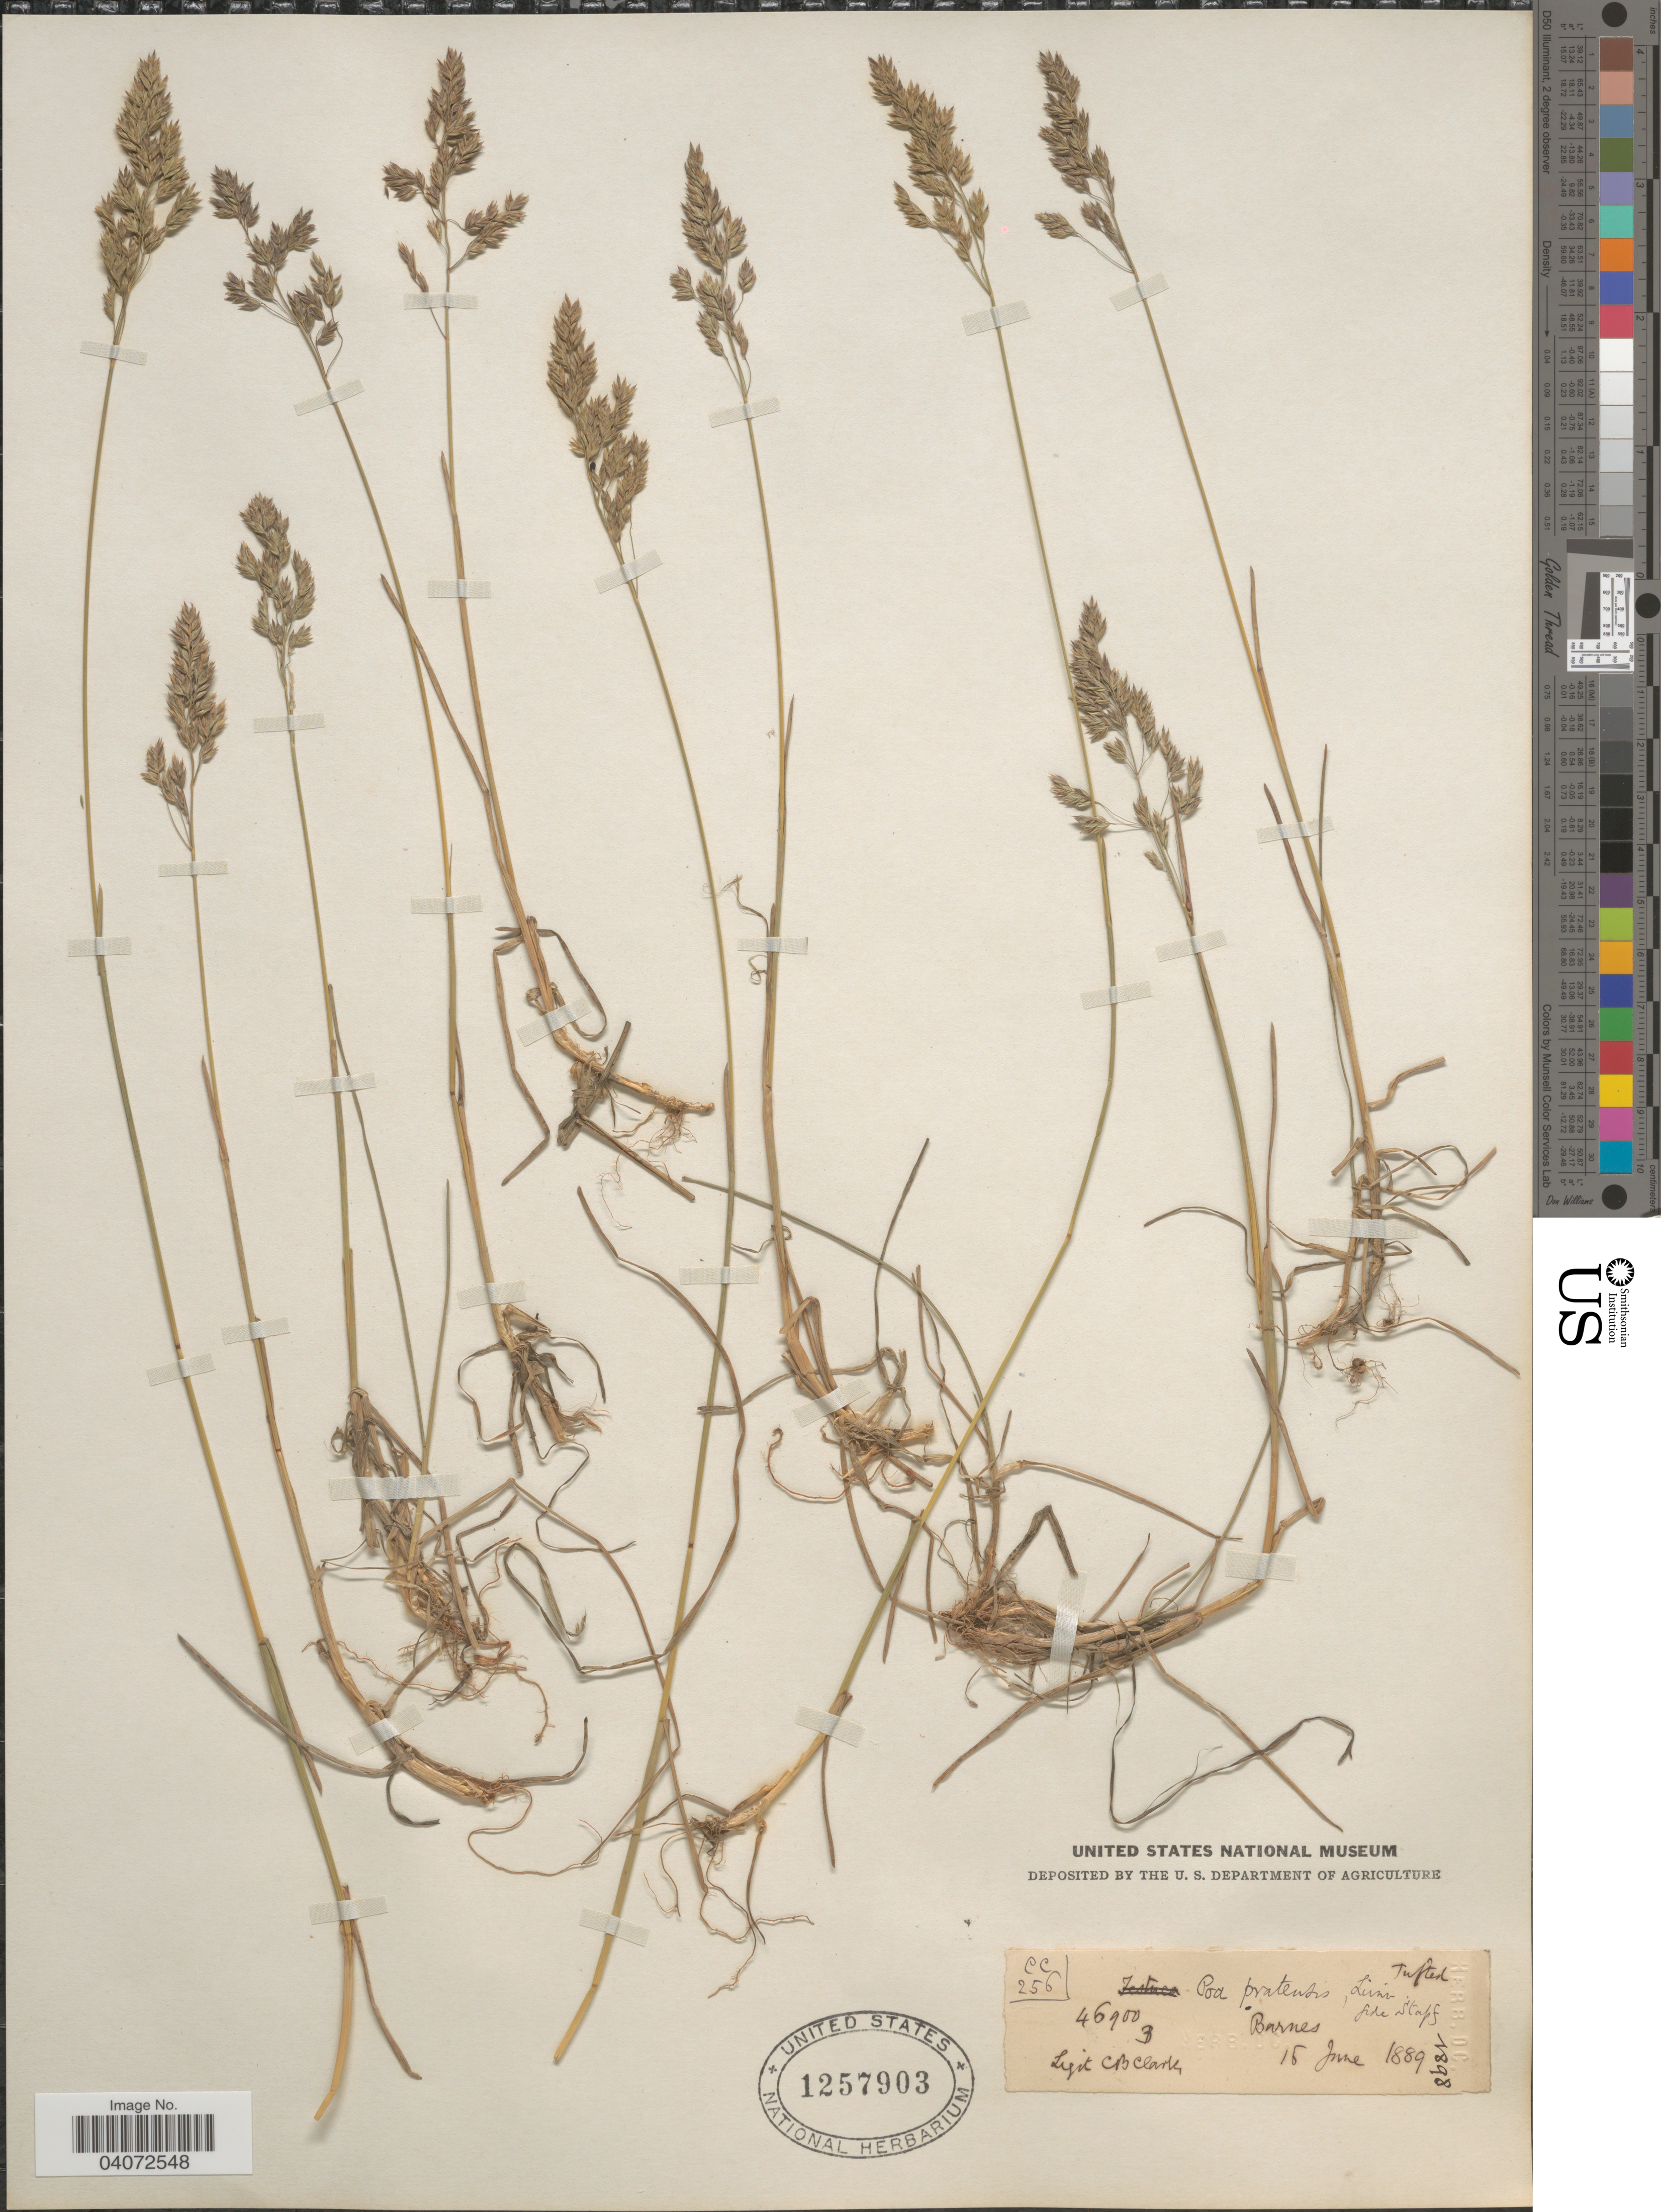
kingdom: Plantae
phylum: Tracheophyta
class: Liliopsida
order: Poales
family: Poaceae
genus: Poa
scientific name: Poa pratensis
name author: L.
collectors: B. Clarke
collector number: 46900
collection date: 1889-06-15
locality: Barnes.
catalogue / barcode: US 1257903